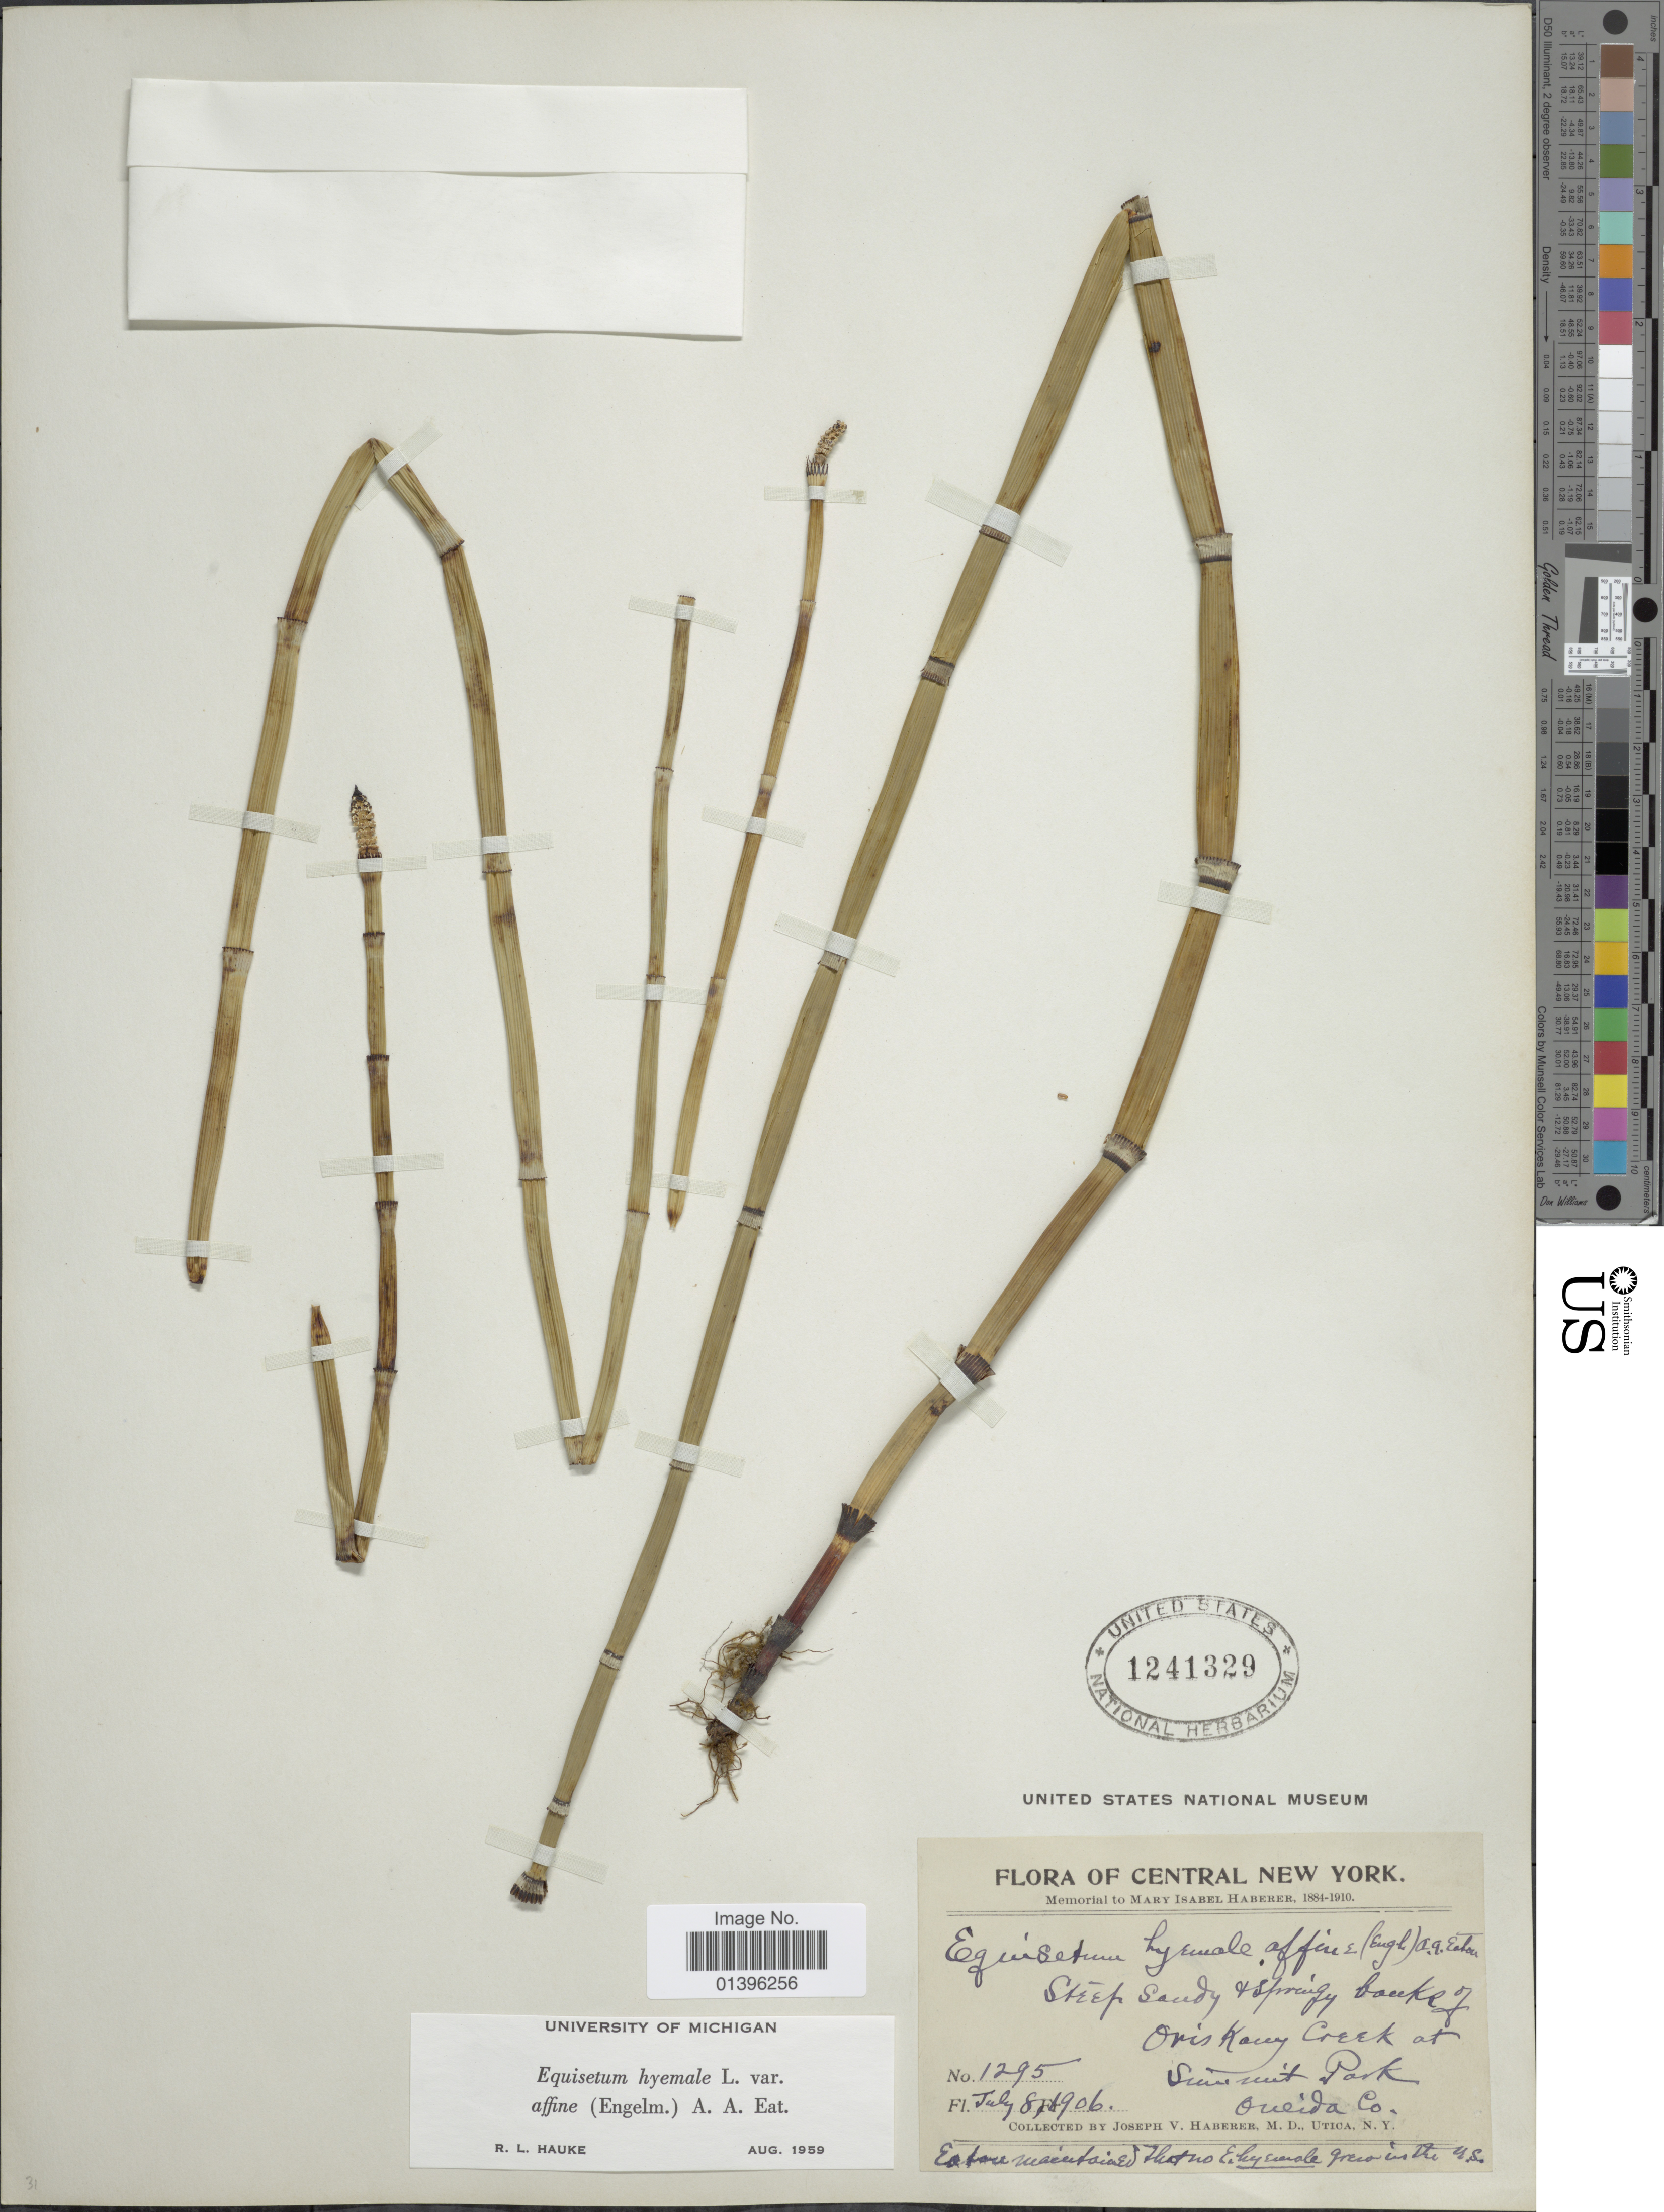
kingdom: Plantae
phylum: Tracheophyta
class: Polypodiopsida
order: Equisetales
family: Equisetaceae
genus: Equisetum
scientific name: Equisetum hyemale var. affine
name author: (Engelm.) A.A. Eaton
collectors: J. V. Haberer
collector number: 1295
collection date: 1906-07-08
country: United States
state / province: New York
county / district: Oneida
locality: Central New York. Oris Kacey Creek at Swine unit Park, Oneida Co.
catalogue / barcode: US 1241329